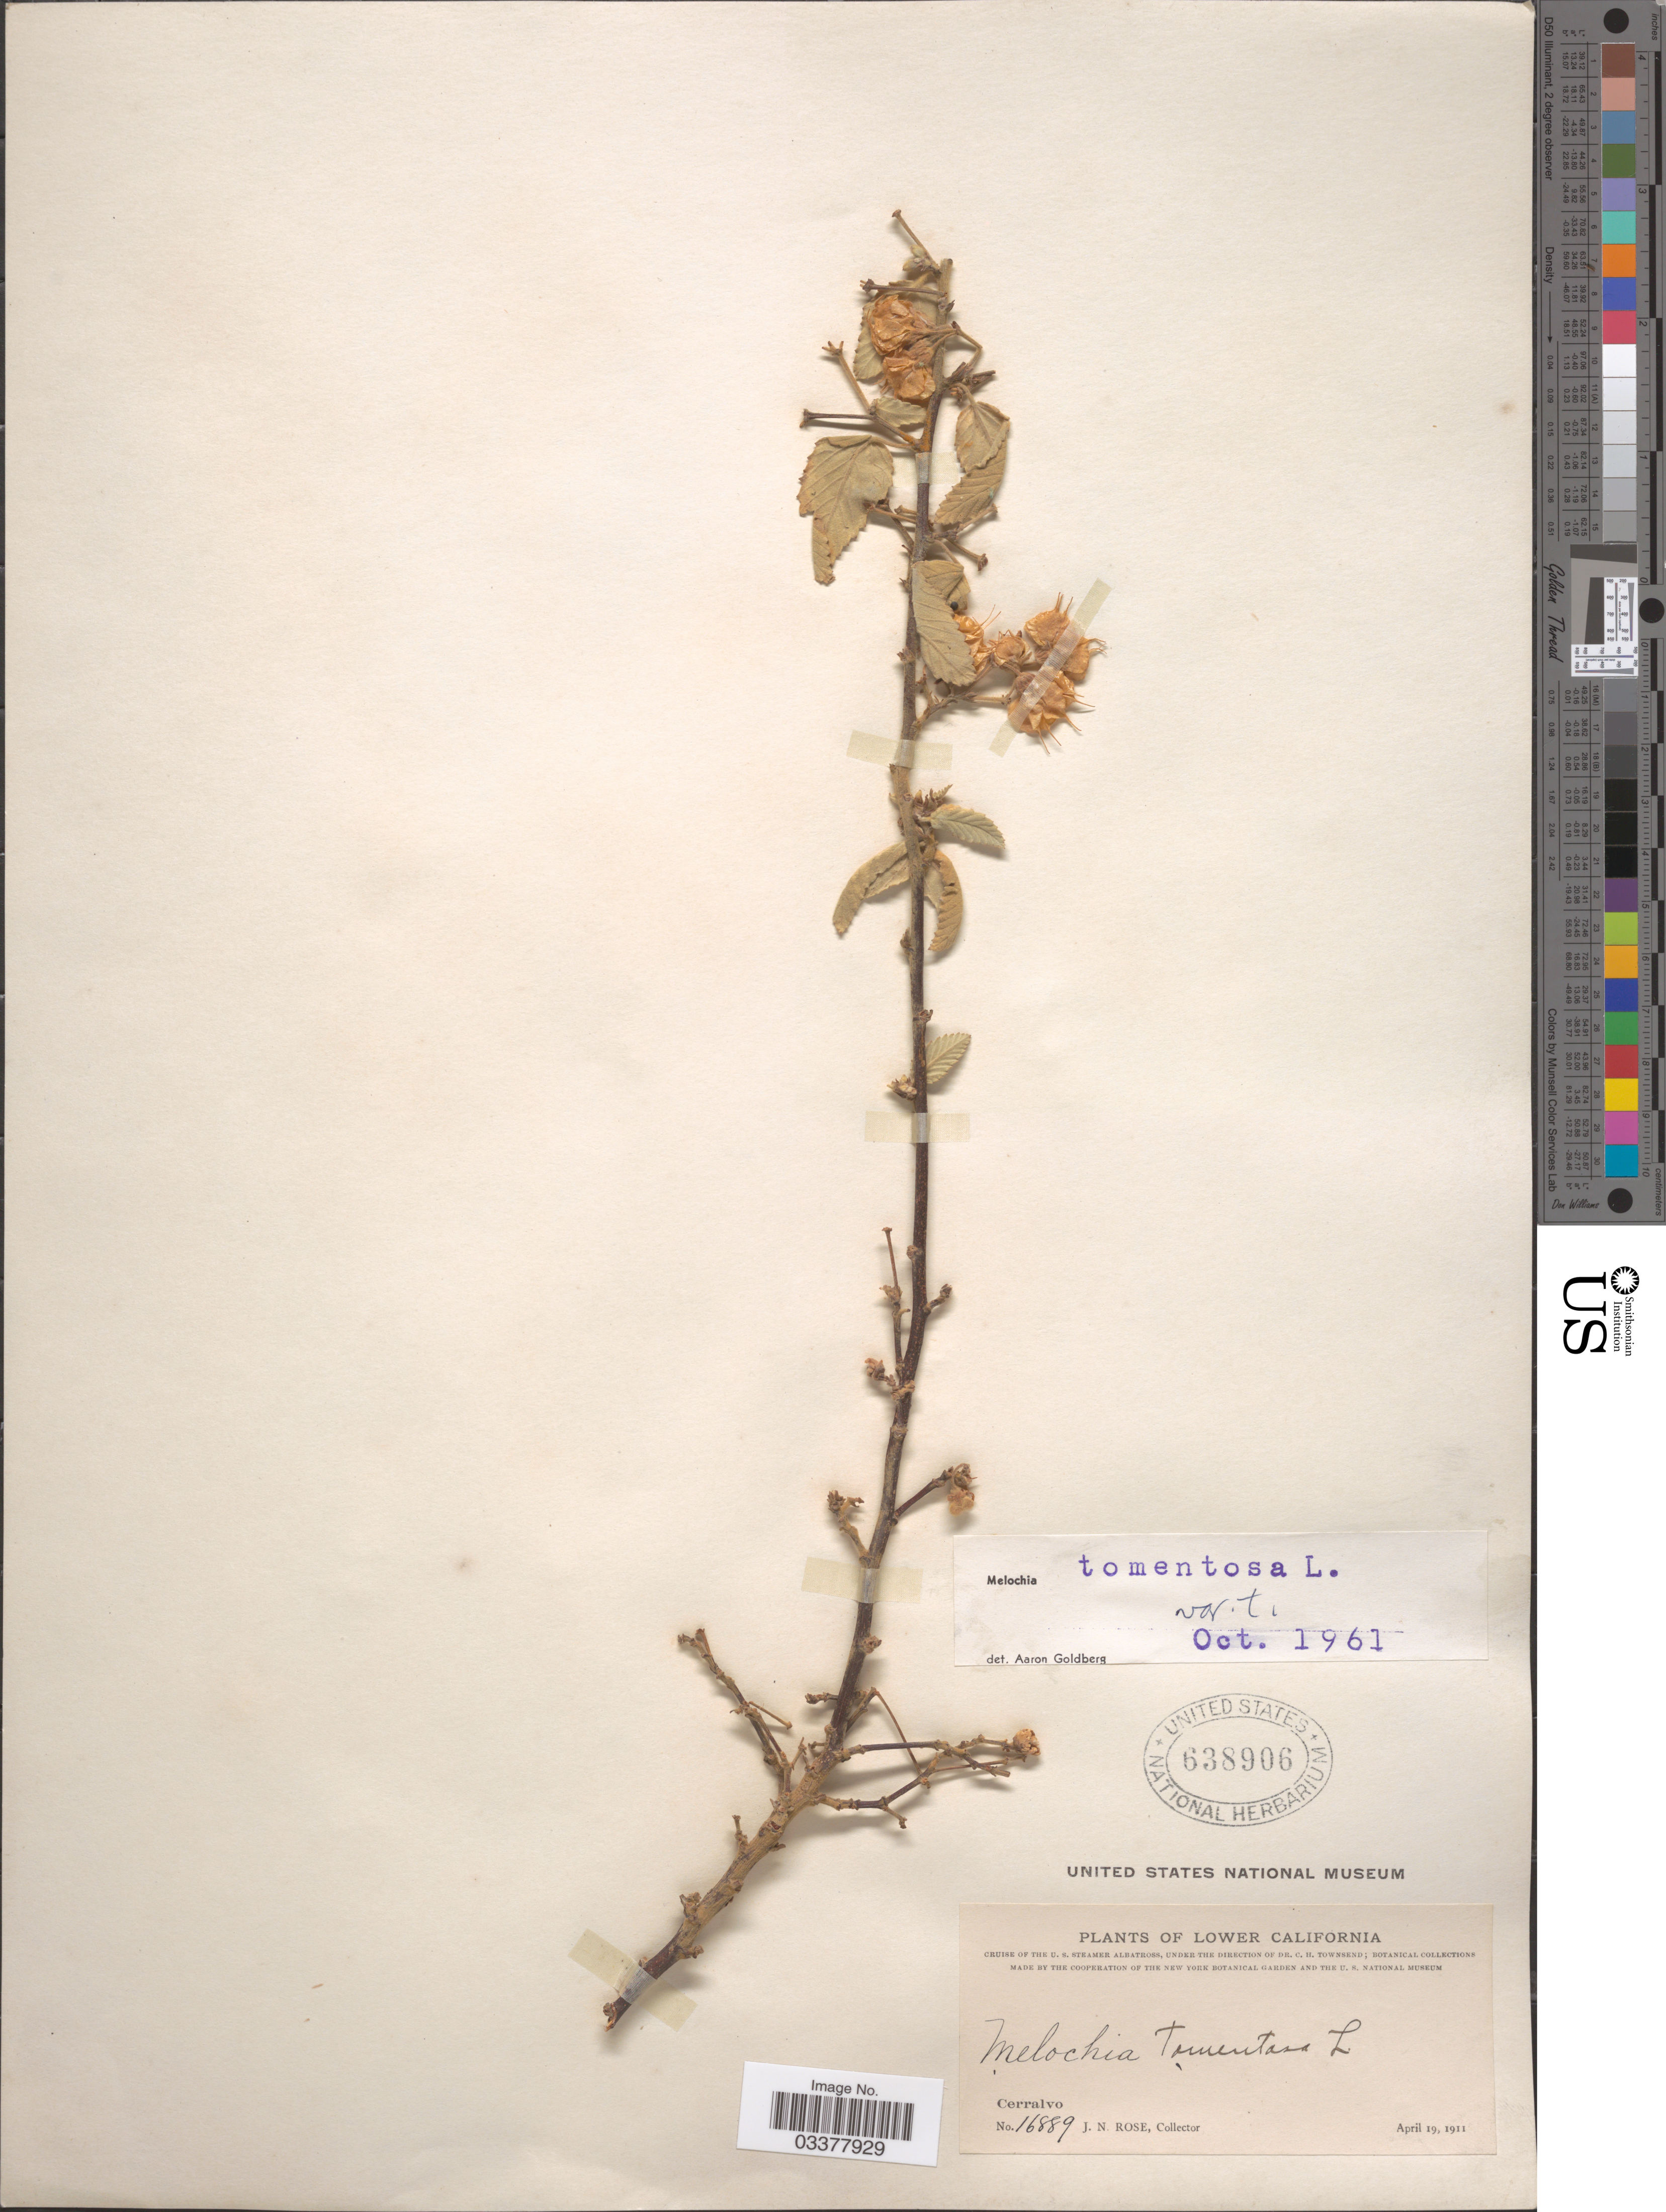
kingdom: Plantae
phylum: Tracheophyta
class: Magnoliopsida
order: Malvales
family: Malvaceae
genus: Melochia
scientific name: Melochia tomentosa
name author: L.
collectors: J. N. Rose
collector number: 16889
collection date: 1911-04-19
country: Mexico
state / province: Baja California Sur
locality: Lower California. Cerralvo.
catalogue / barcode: US 638906